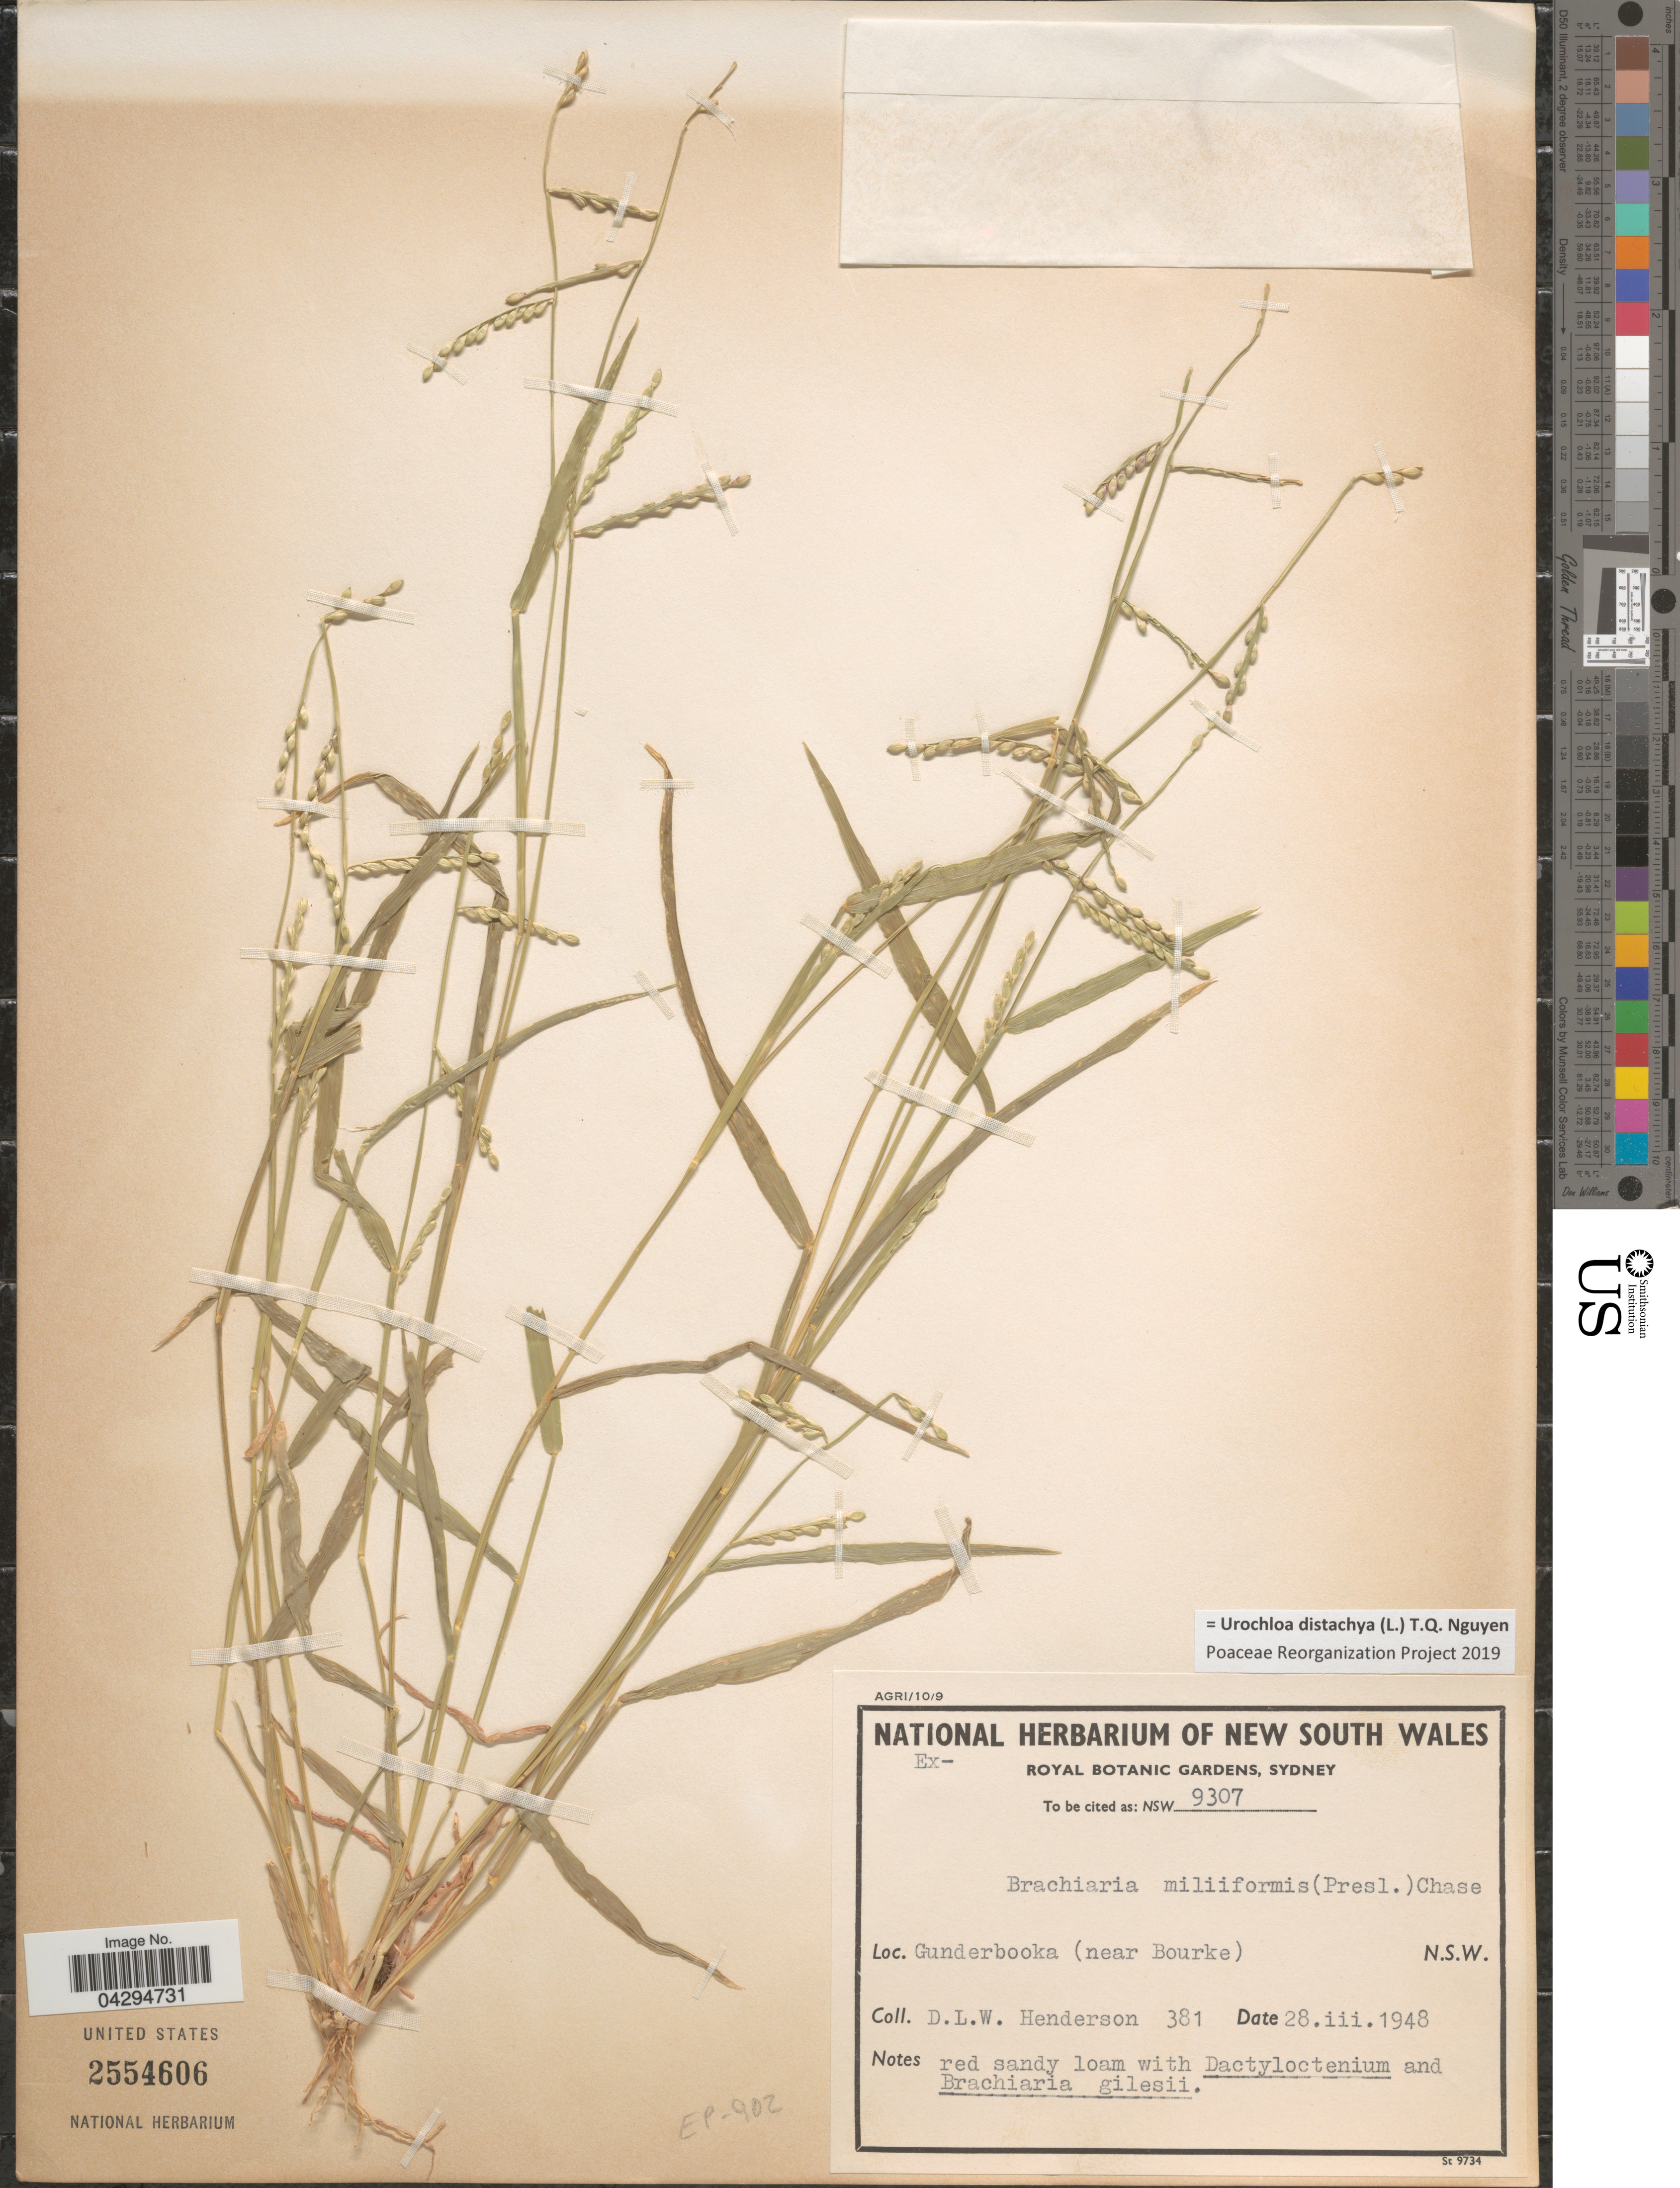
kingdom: Plantae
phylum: Tracheophyta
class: Liliopsida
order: Poales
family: Poaceae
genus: Urochloa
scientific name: Urochloa distachya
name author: (L.) T.Q. Nguyen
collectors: D. Henderson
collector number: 381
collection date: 1948-03-28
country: Australia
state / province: New South Wales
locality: Gunderbooka (near Bourke).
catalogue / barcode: US 2554606